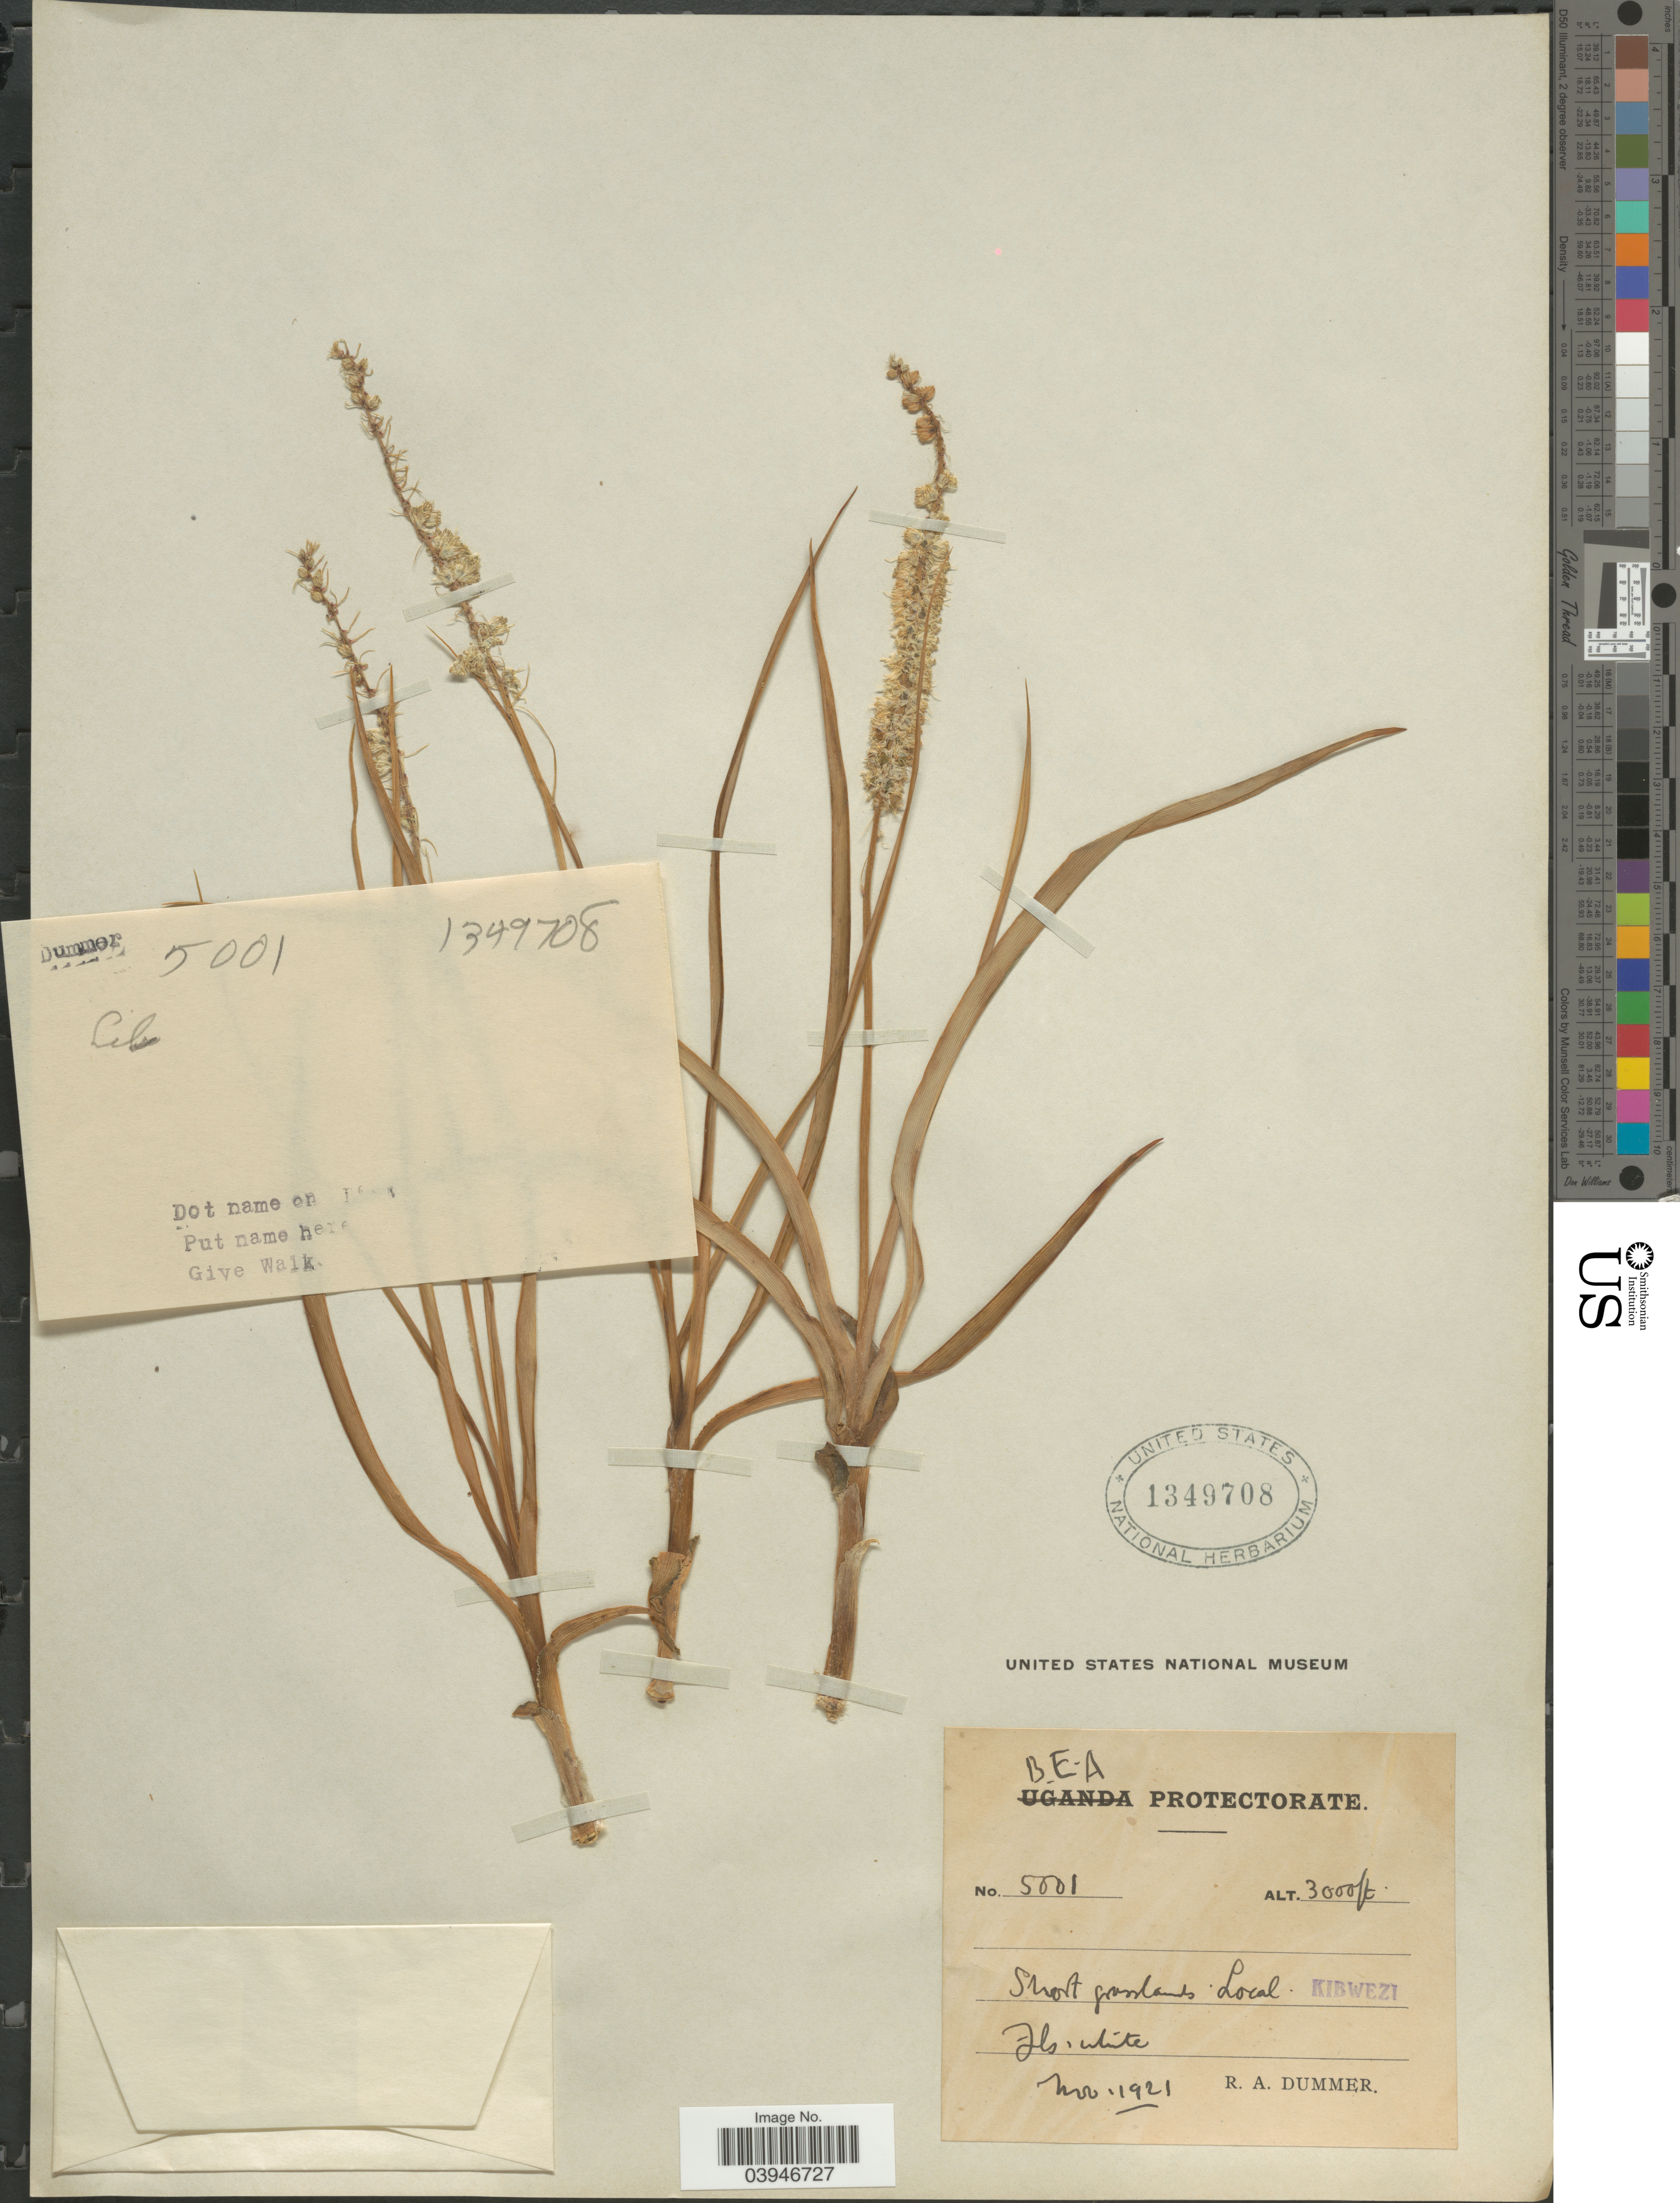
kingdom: Plantae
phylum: Tracheophyta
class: Liliopsida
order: Liliales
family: Liliaceae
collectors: R. Dümmer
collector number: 5001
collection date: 1921-11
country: Kenya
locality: B.E.A. Protectorate. Kibwezi.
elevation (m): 914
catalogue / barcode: US 1349708